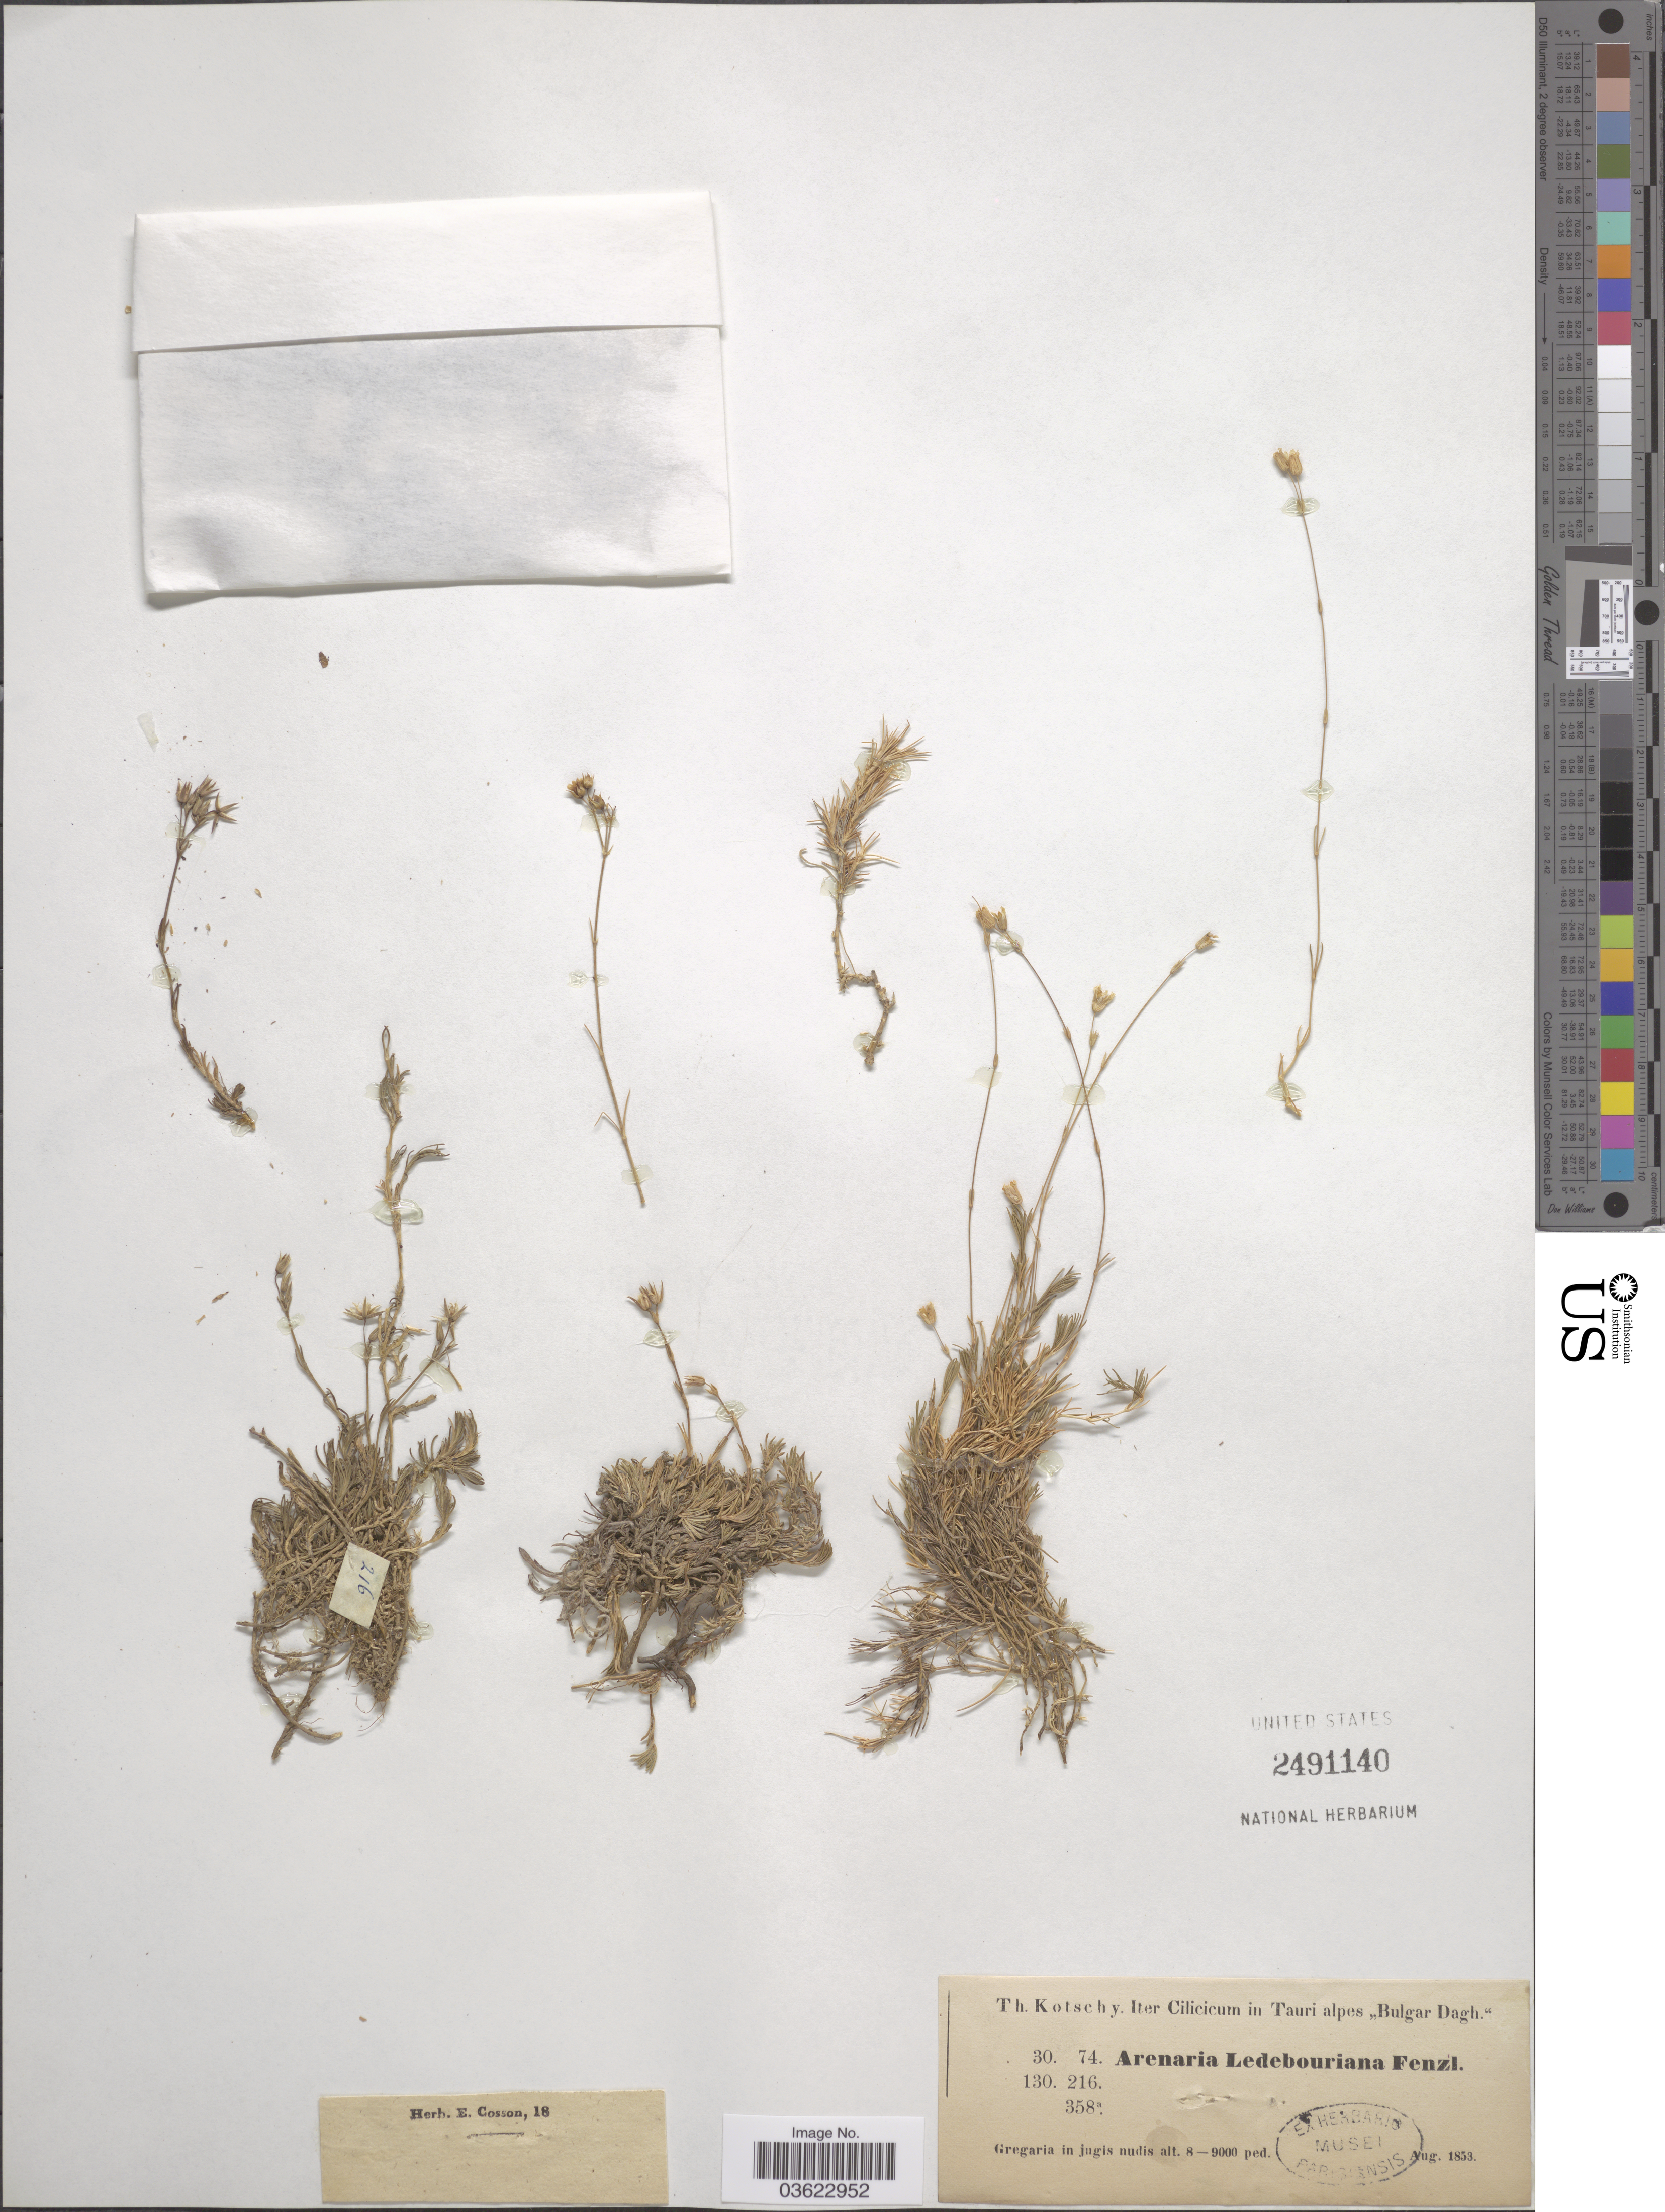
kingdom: Plantae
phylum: Tracheophyta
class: Magnoliopsida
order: Caryophyllales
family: Caryophyllaceae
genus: Eremogone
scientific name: Eremogone ledebouriana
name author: (Fenzl) Ikonn.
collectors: K. G. Kotschy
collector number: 30/74/130/216/358a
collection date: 1853-08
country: Turkey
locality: Iter Cilicicum in Tauri alpes "Bulgar Dagh". Gregaria in jugis nudis.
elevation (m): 2438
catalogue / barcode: US 2491140